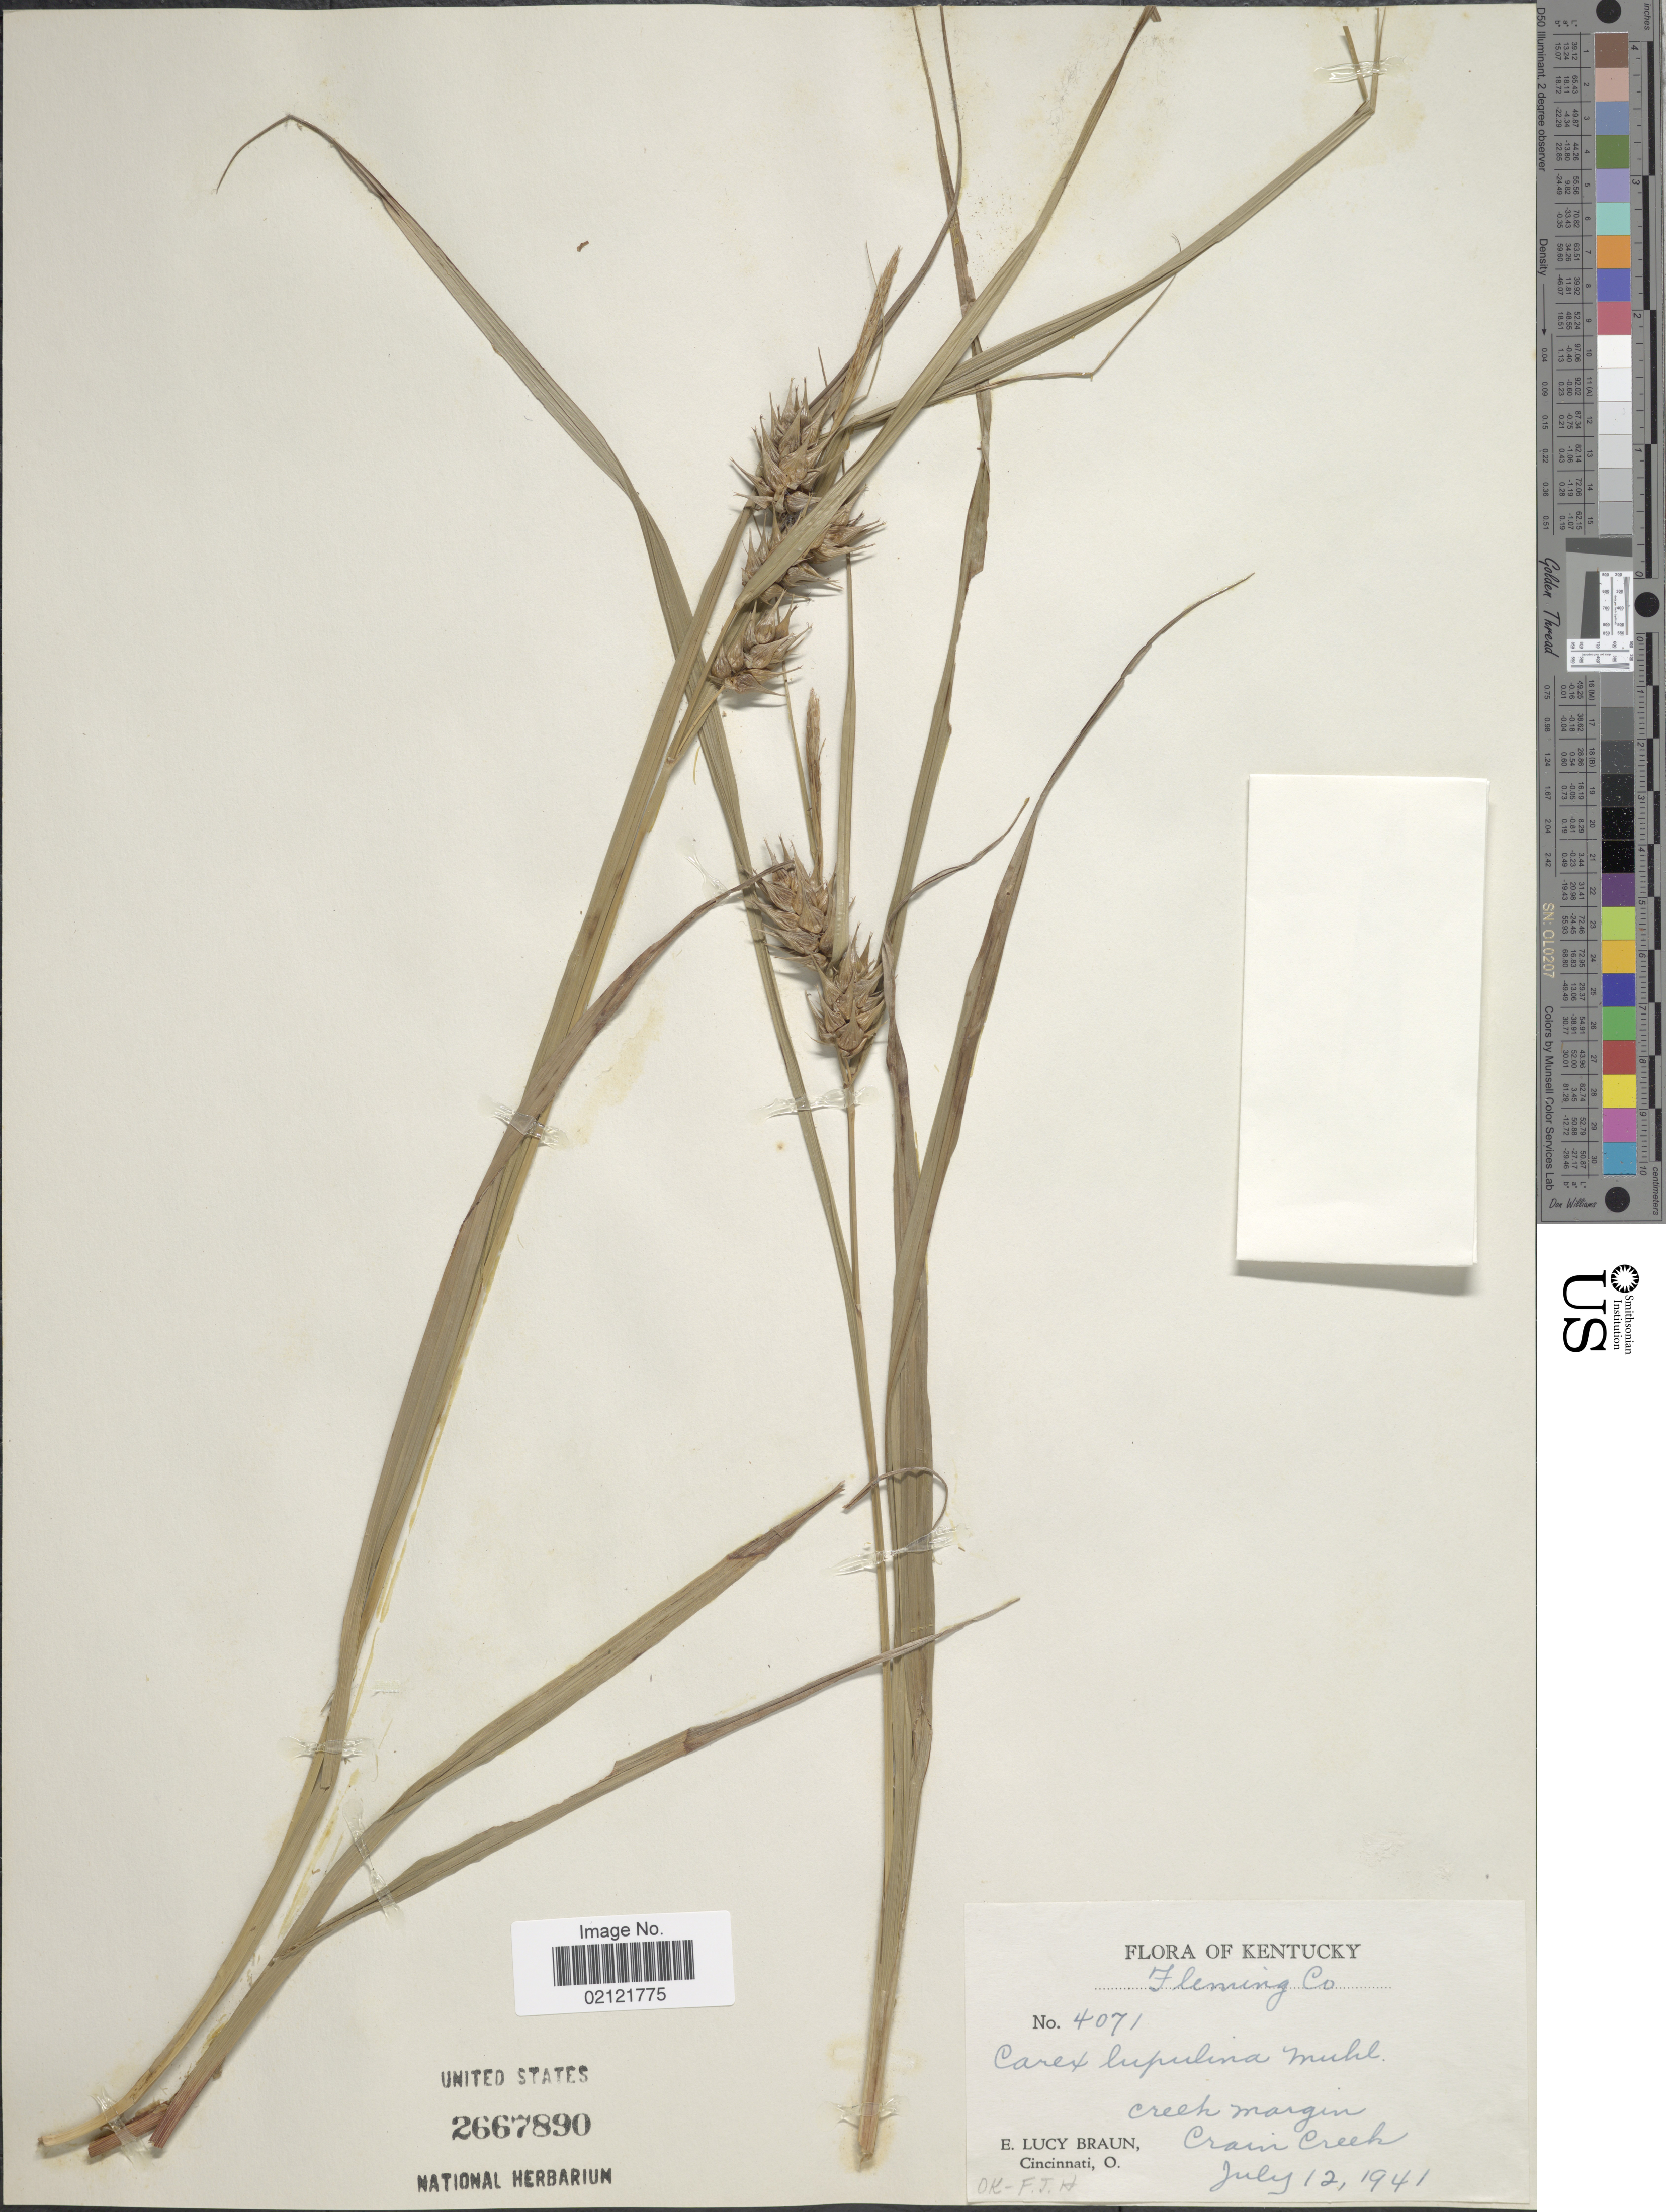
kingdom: Plantae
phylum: Tracheophyta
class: Liliopsida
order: Poales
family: Cyperaceae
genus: Carex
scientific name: Carex lupulina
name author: Muhl. ex Willd.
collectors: E. L. Braun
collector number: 4071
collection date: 1941-07-12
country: United States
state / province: Kentucky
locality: Fleming Co., Creek margin, Crain Creek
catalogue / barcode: US 2667890